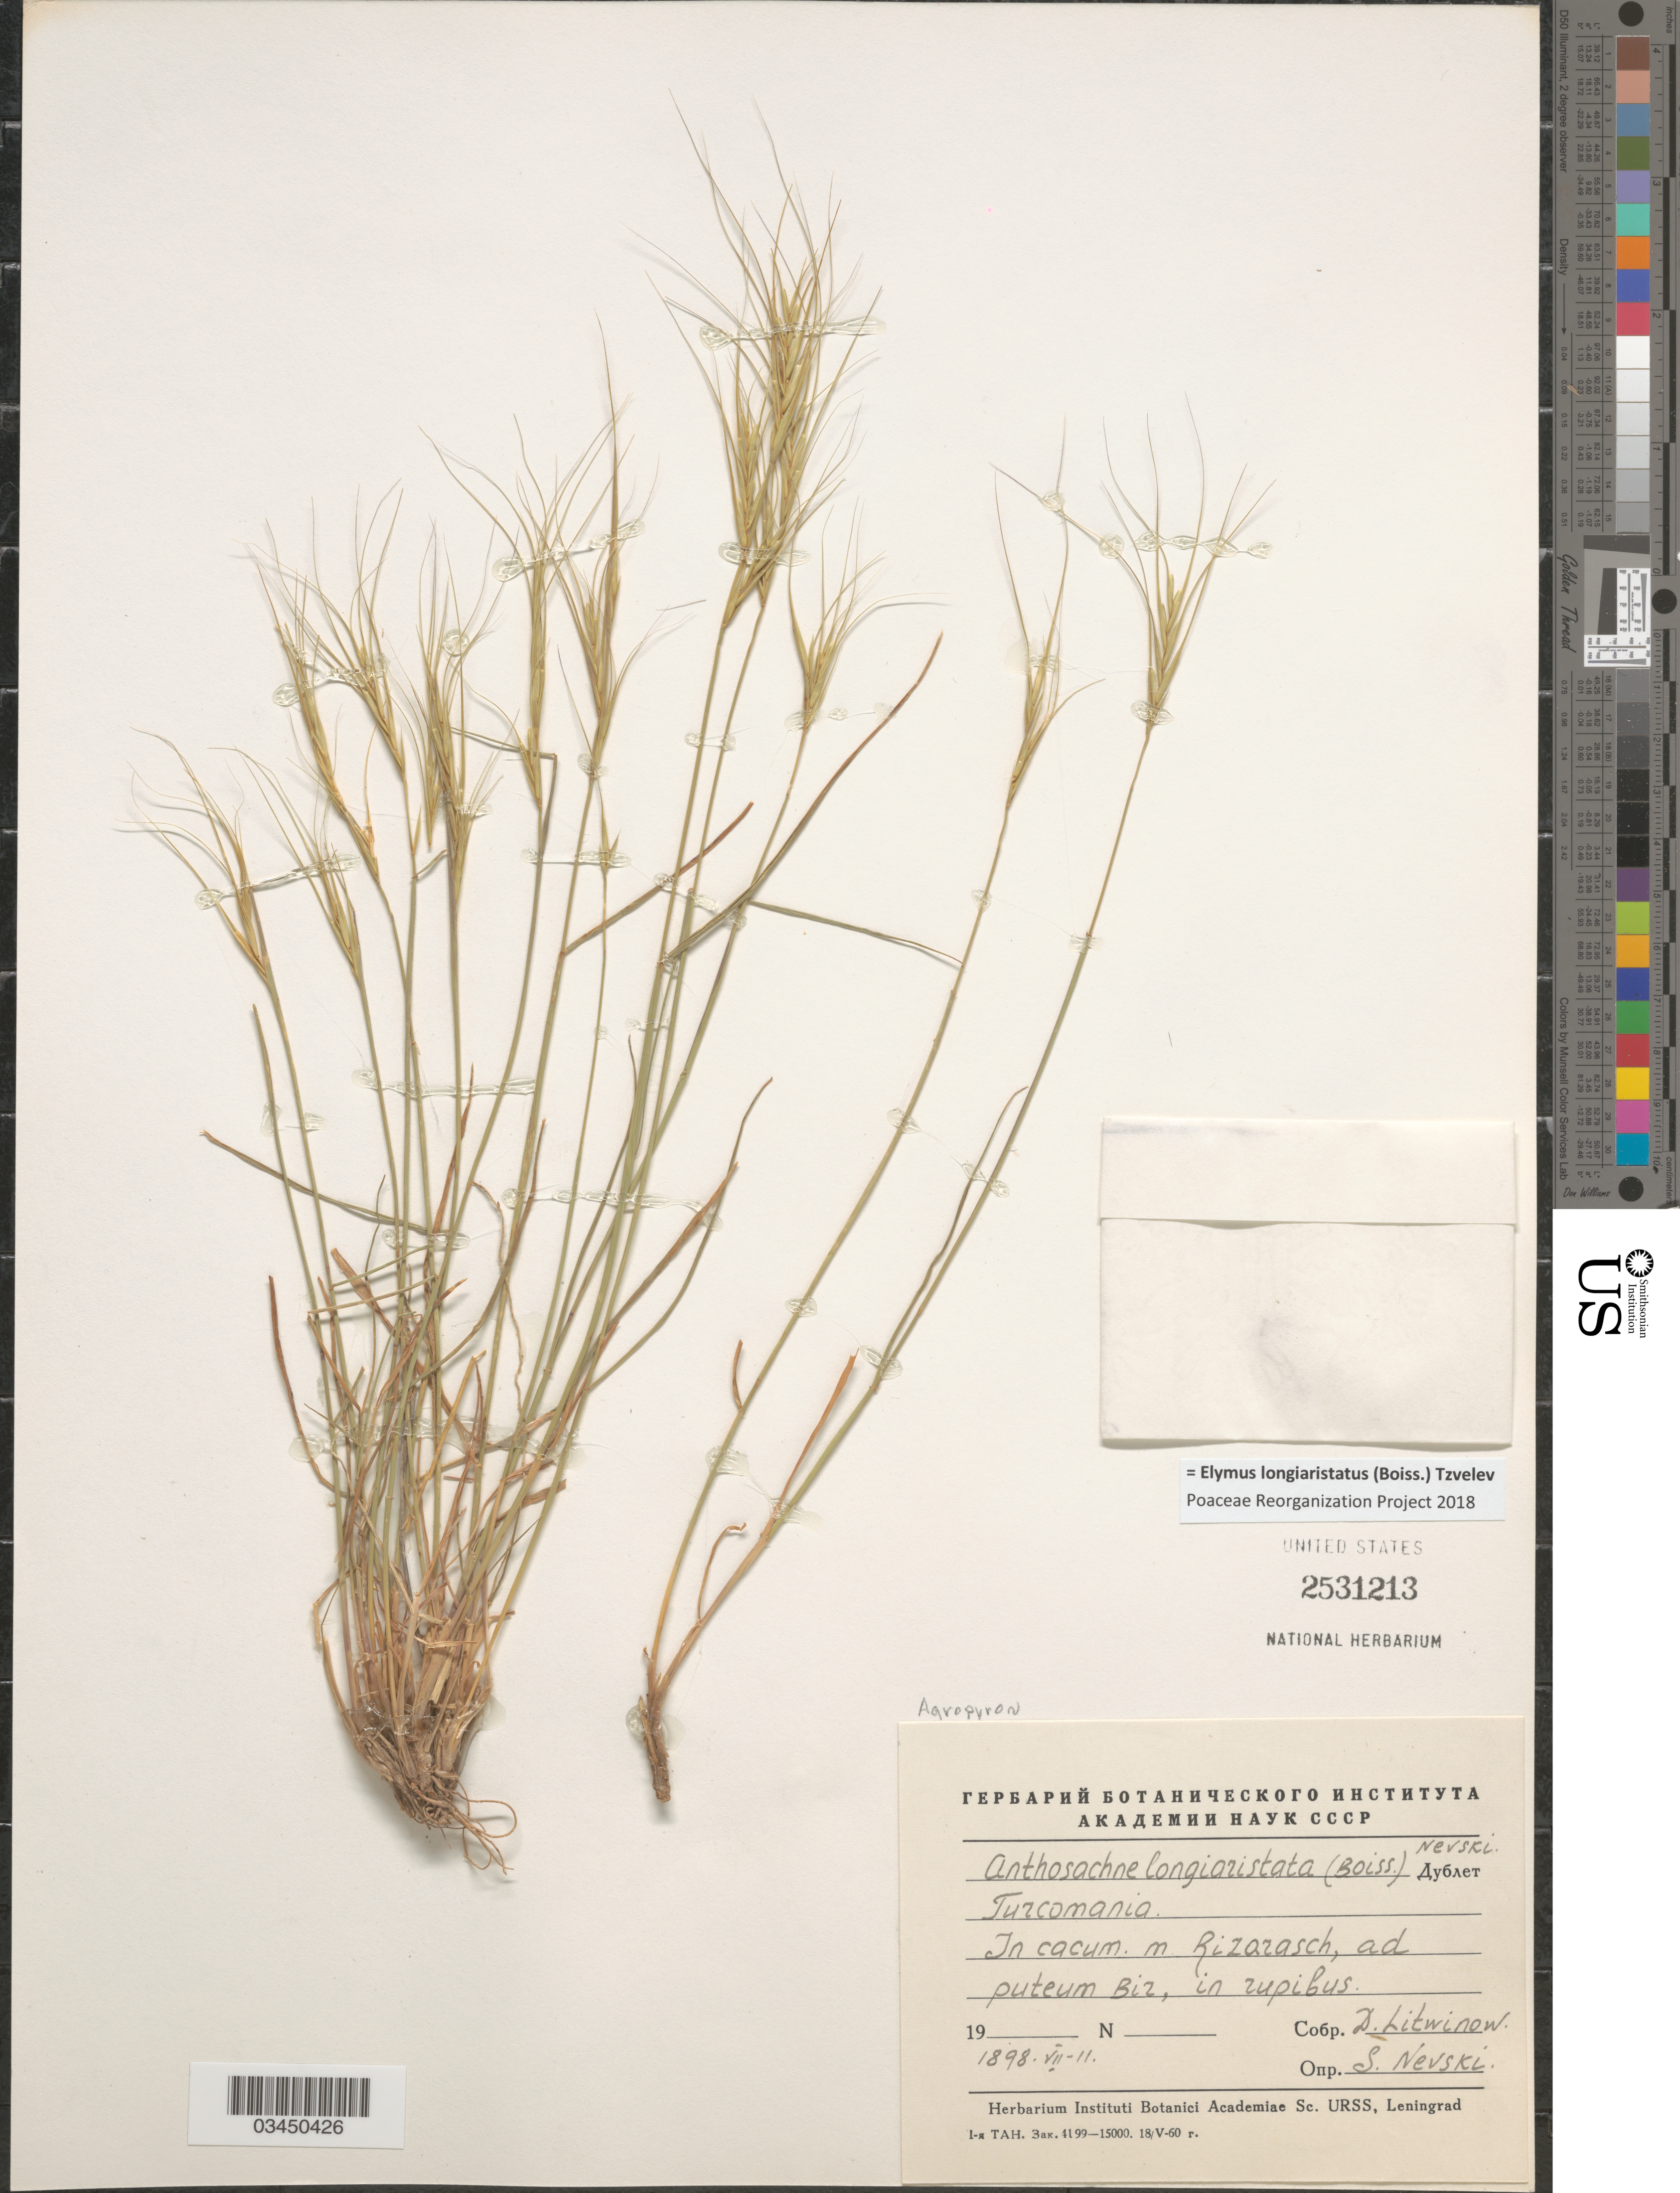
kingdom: Plantae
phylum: Tracheophyta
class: Liliopsida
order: Poales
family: Poaceae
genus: Elymus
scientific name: Elymus longiaristatus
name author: (Boiss.) Tzvelev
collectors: D. Litwinow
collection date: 1898-07-11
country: Turkmenistan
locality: Turcomania. In cacum. m Rizarasch, ad puteum Bir, in rupibus.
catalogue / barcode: US 2531213